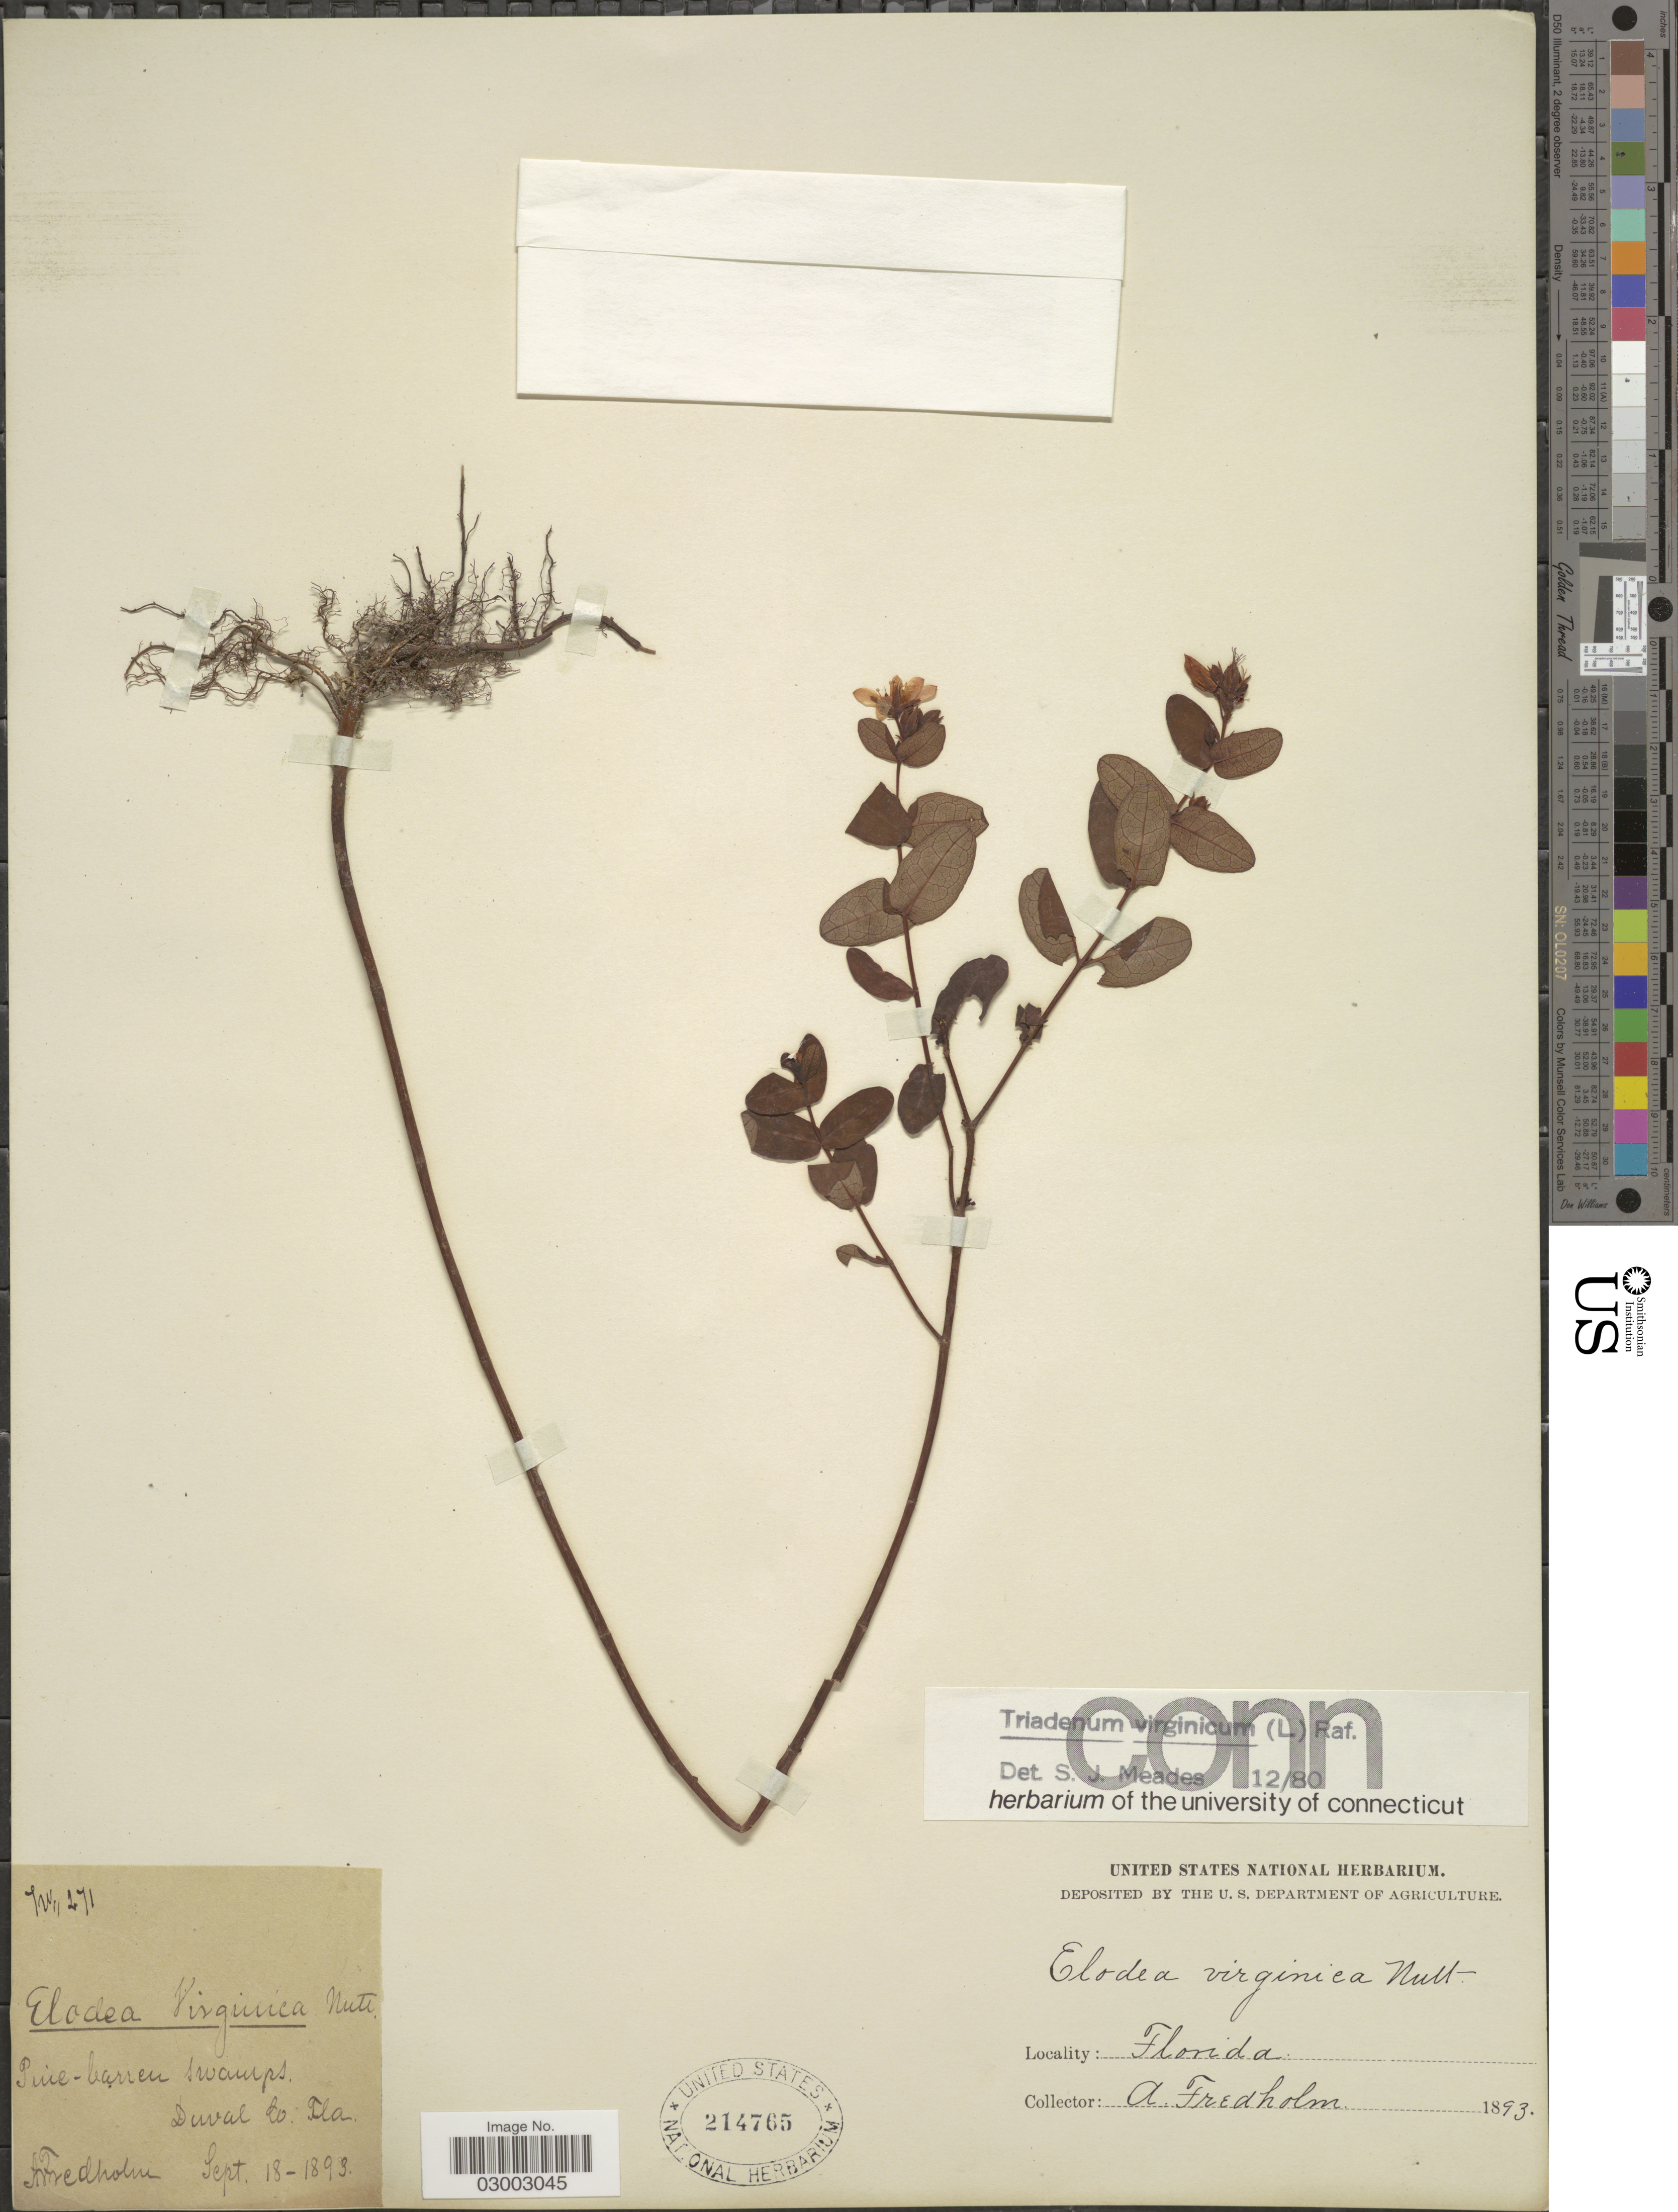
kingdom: Plantae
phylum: Tracheophyta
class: Magnoliopsida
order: Malpighiales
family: Hypericaceae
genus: Hypericum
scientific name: Hypericum virginicum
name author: L.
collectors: A. Fredholm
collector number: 271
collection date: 1893-09-18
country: United States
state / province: Florida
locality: Duval Co.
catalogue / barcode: US 214765